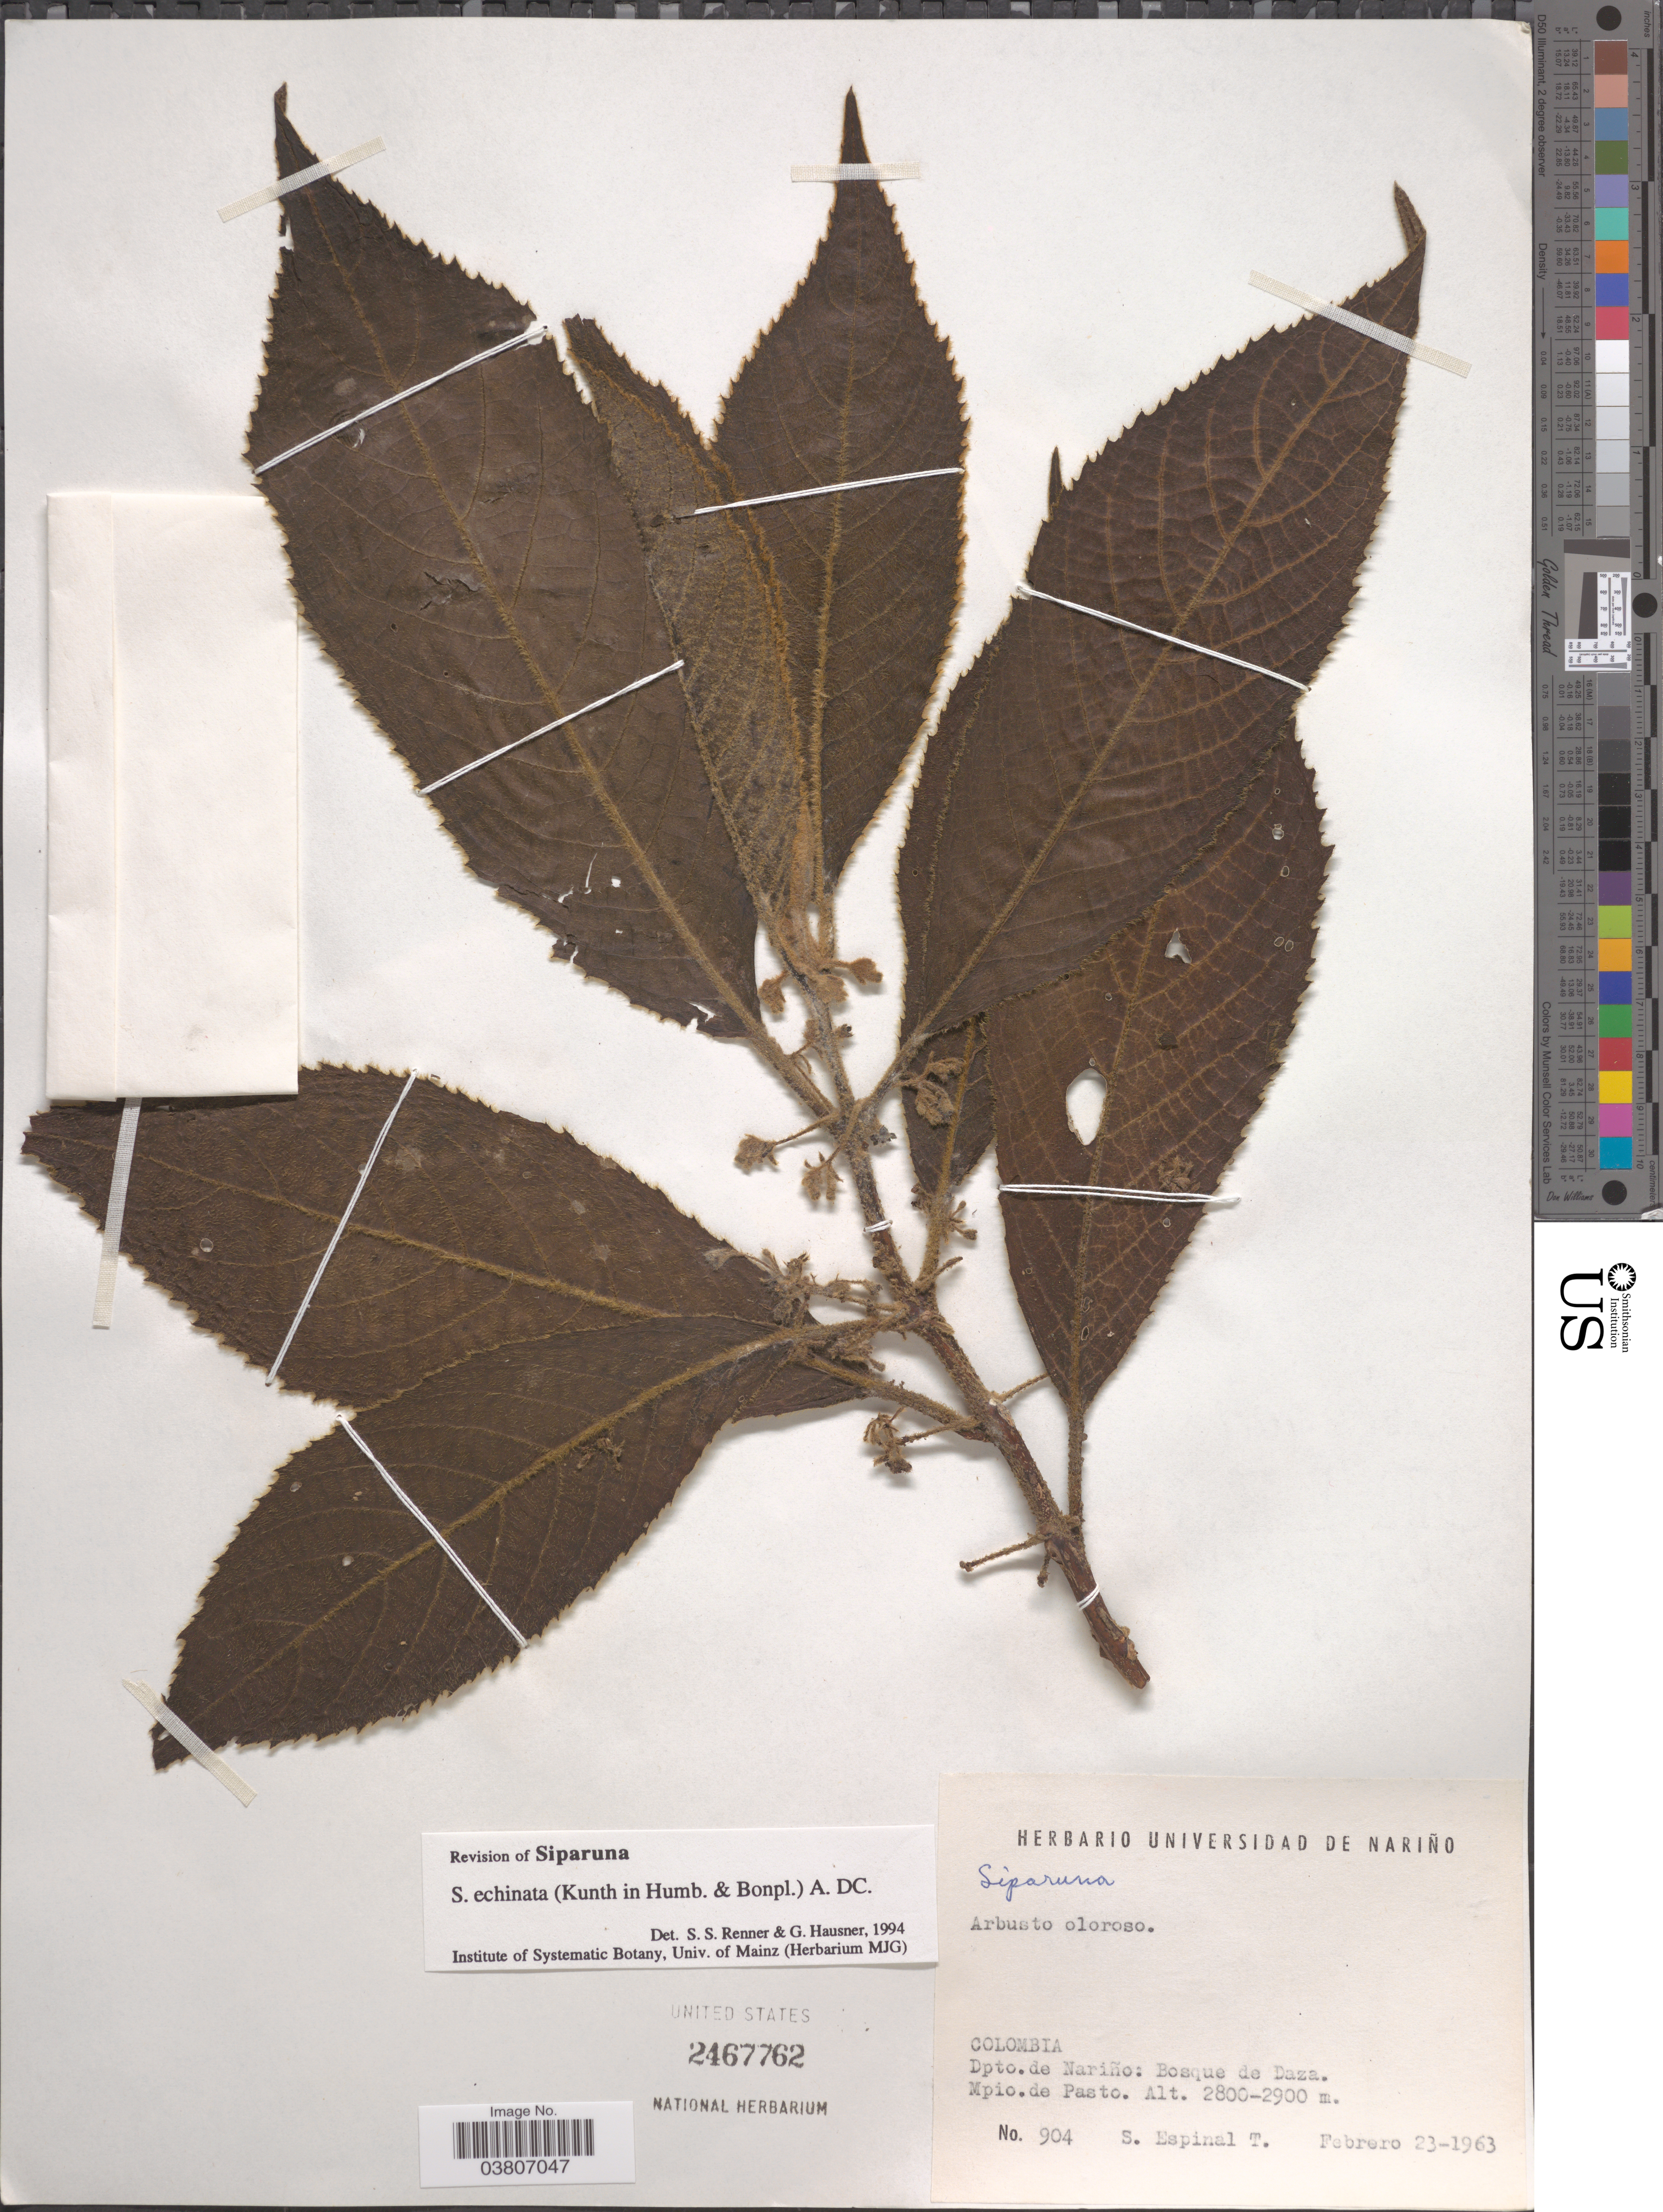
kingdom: Plantae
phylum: Tracheophyta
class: Magnoliopsida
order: Laurales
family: Siparunaceae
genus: Siparuna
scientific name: Siparuna echinata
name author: (Kunth) A. DC.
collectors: S. Espinal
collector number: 904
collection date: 1963-02-23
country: Colombia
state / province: Nariño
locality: Dpto. de Nariño: Bosque de Daza. Mpio. de Pasto.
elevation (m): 2800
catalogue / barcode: US 2467762